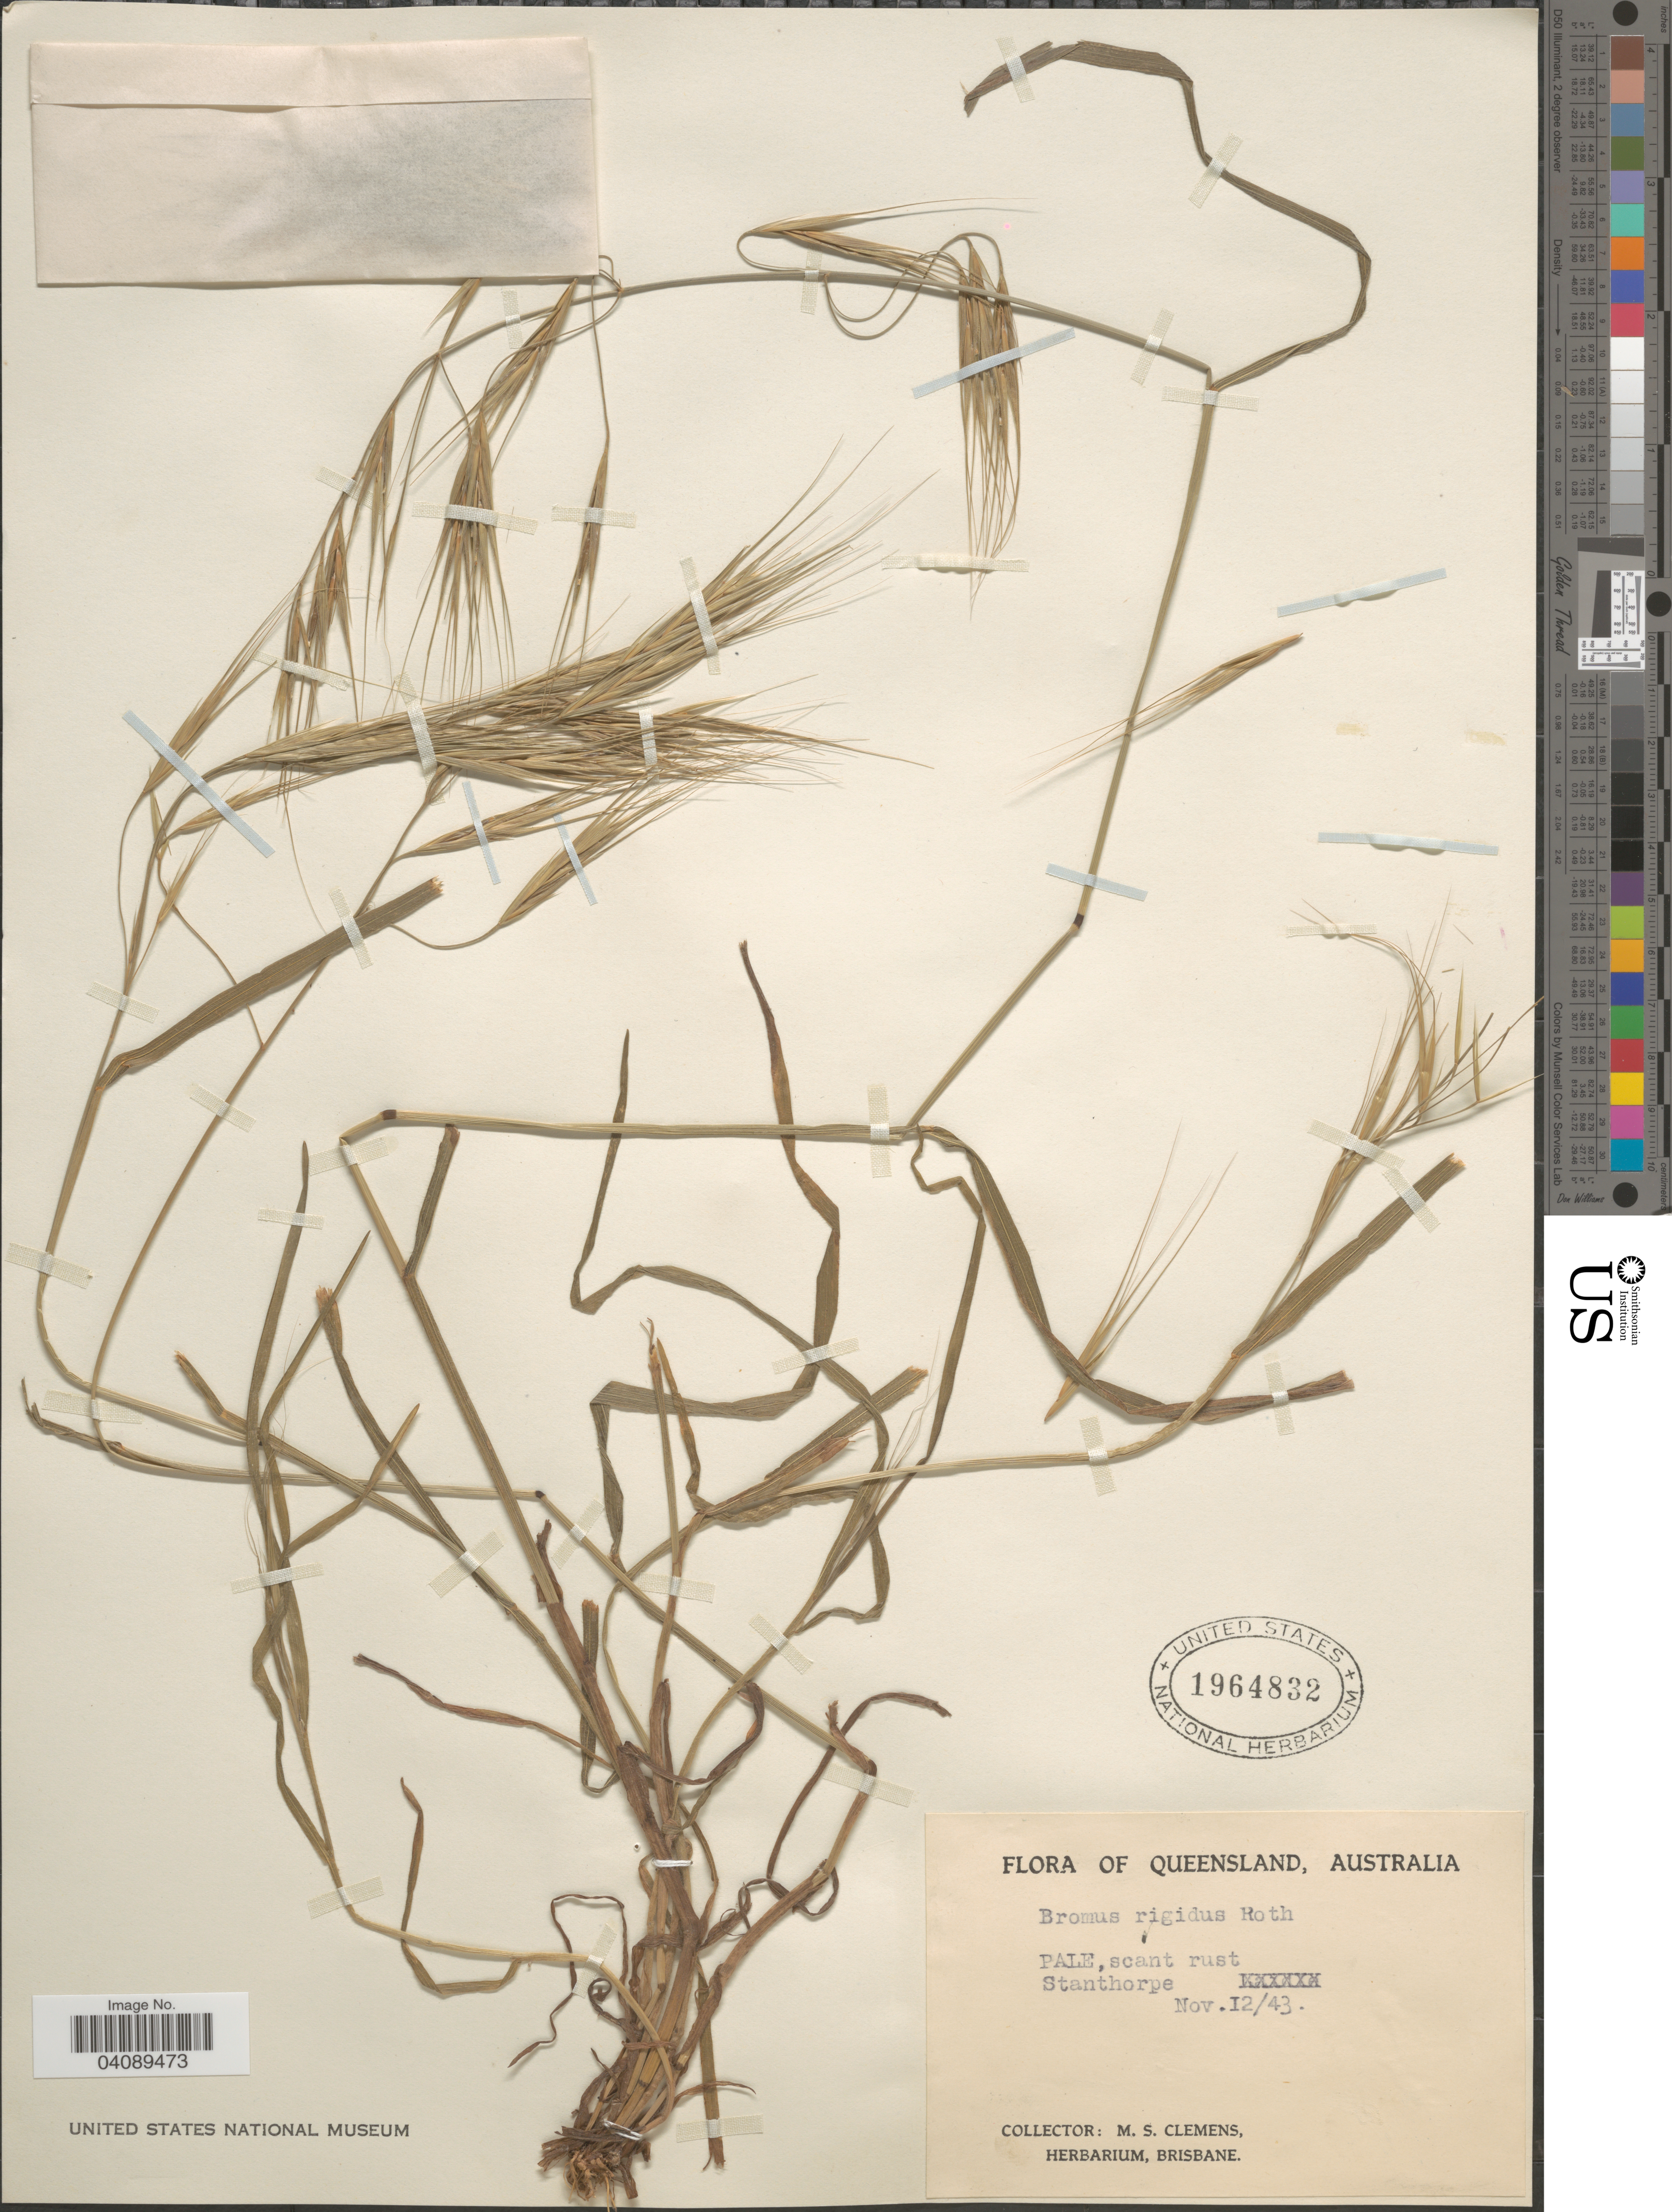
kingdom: Plantae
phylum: Tracheophyta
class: Liliopsida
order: Poales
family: Poaceae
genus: Bromus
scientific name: Bromus rigidus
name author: Roth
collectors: M. S. Clemens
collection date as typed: Transcribed d/m/y: 12/11/43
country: Australia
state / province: Queensland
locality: Stanthorpe.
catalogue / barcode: US 1964832